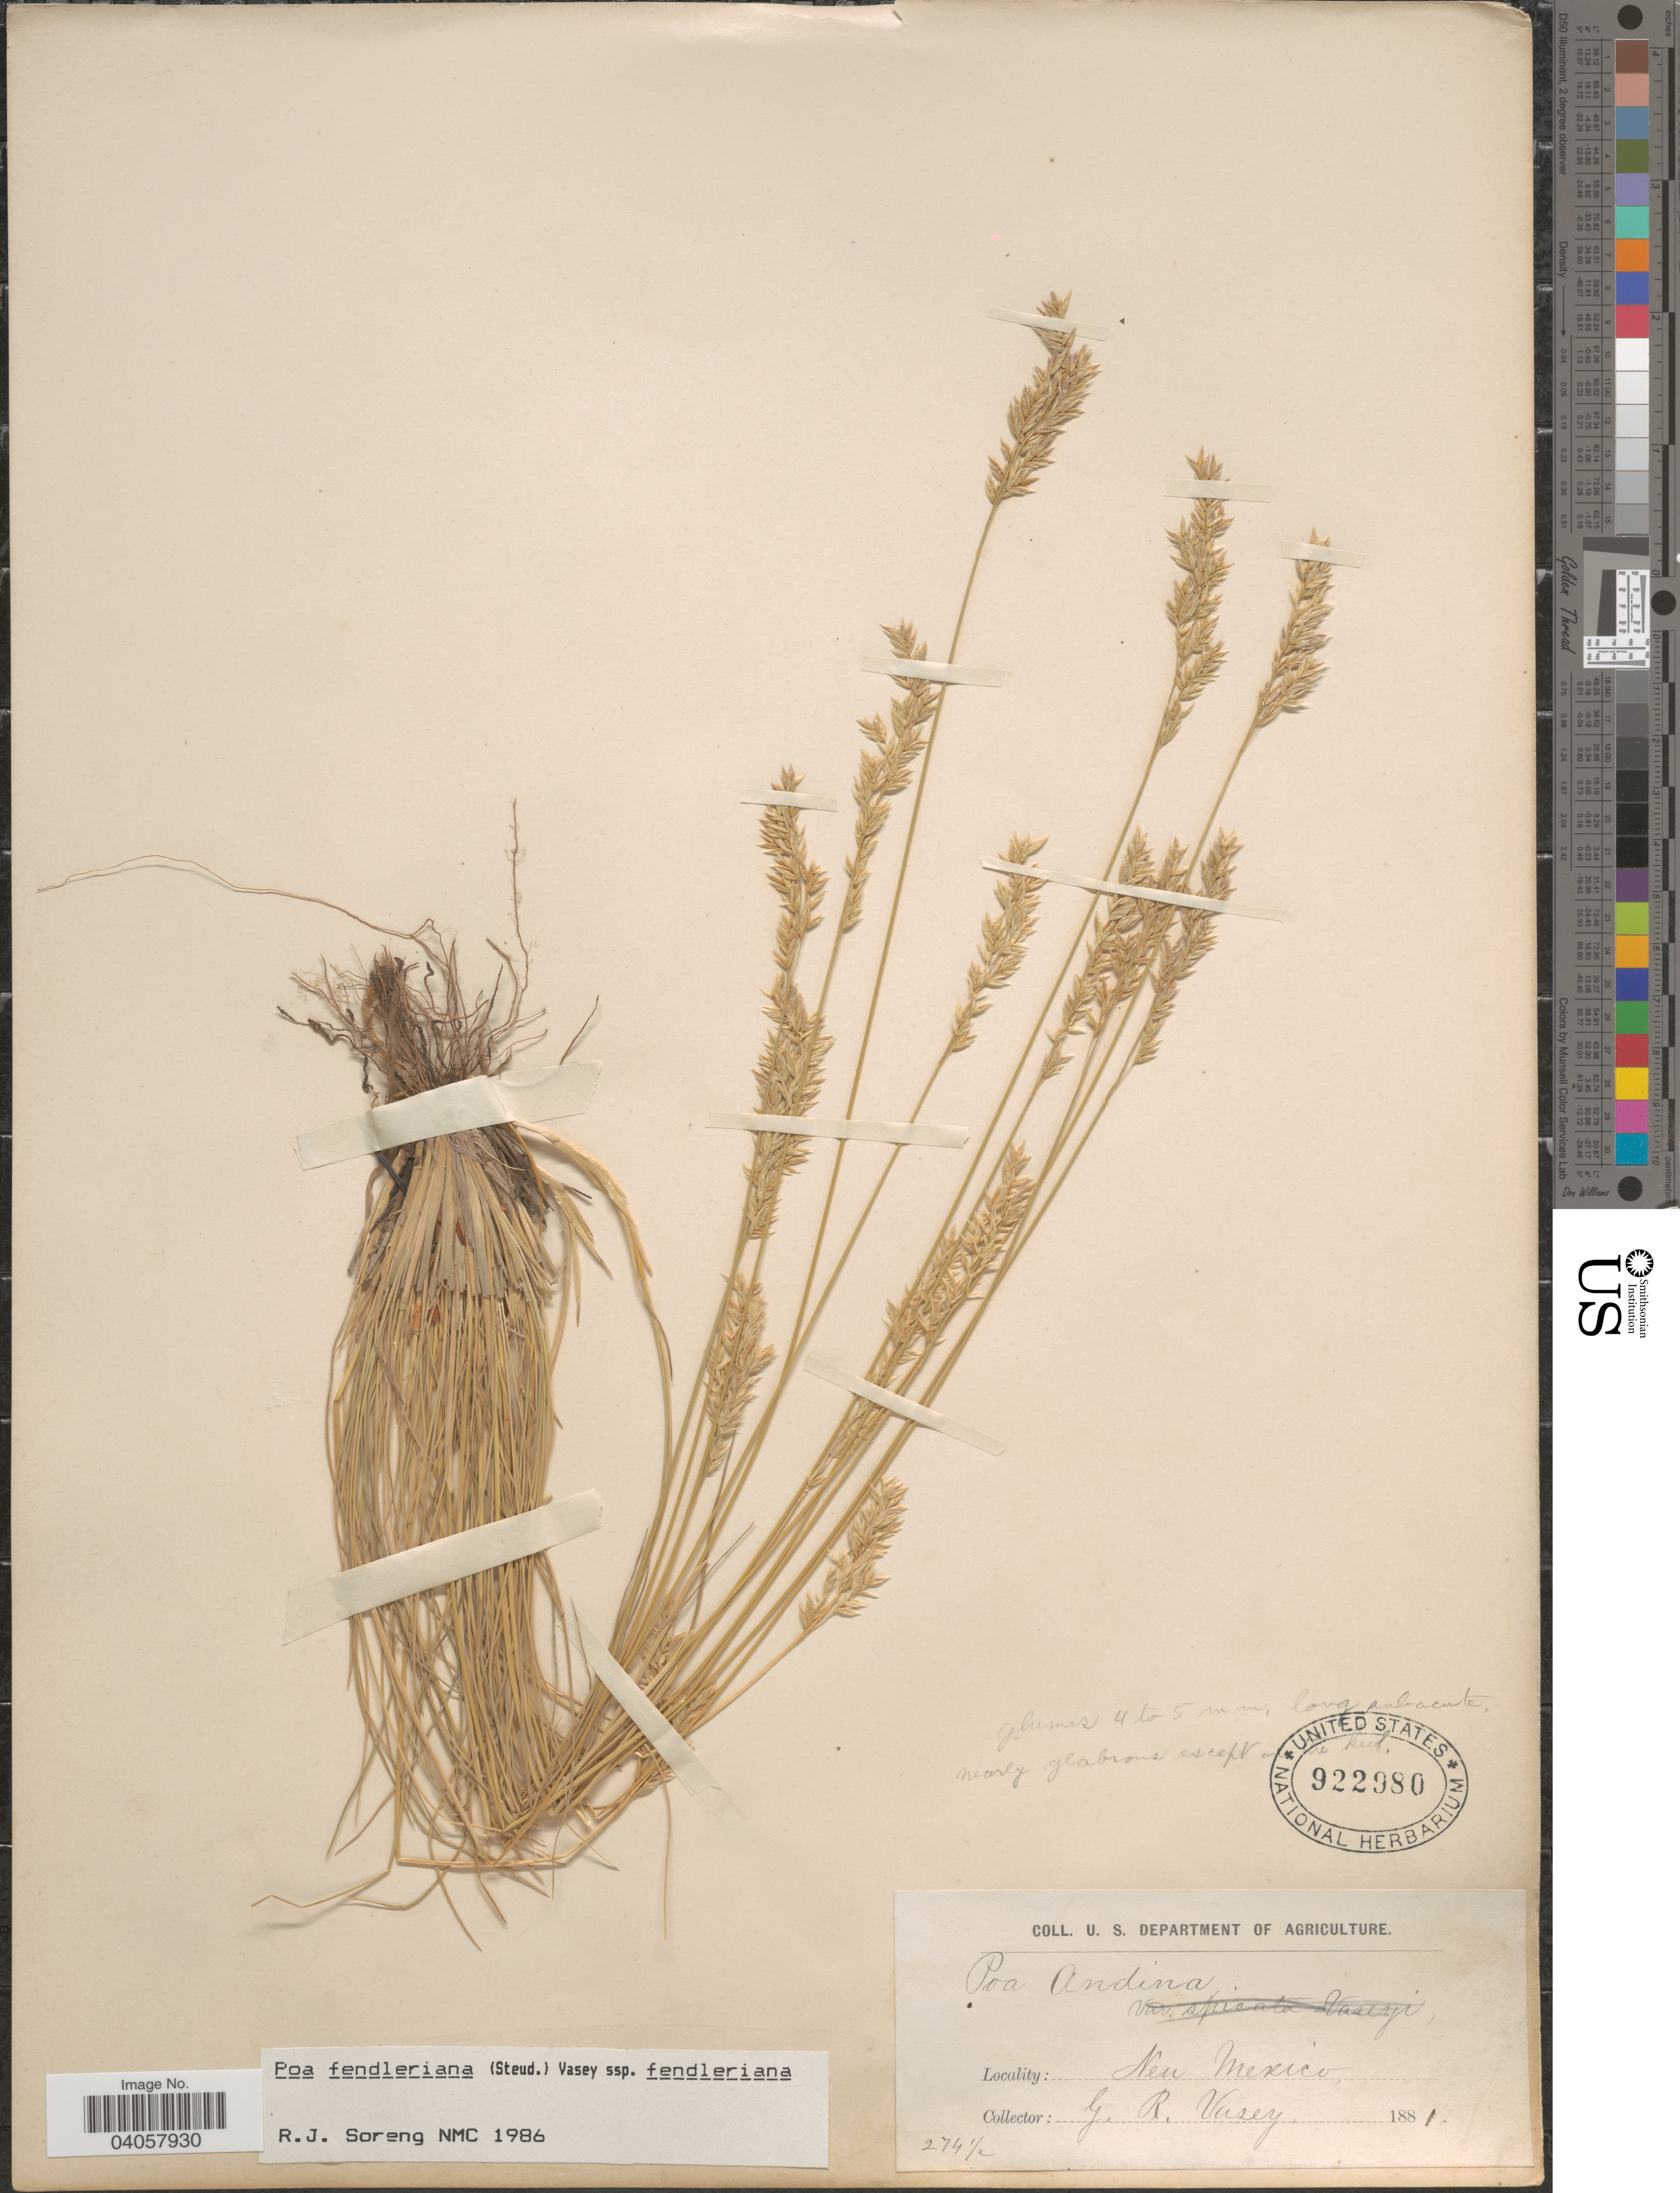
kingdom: Plantae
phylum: Tracheophyta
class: Liliopsida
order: Poales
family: Poaceae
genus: Poa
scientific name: Poa fendleriana subsp. fendleriana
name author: (Steud.) Vasey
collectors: G. R. Vasey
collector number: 274½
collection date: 1881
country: United States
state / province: New Mexico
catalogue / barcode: US 922980